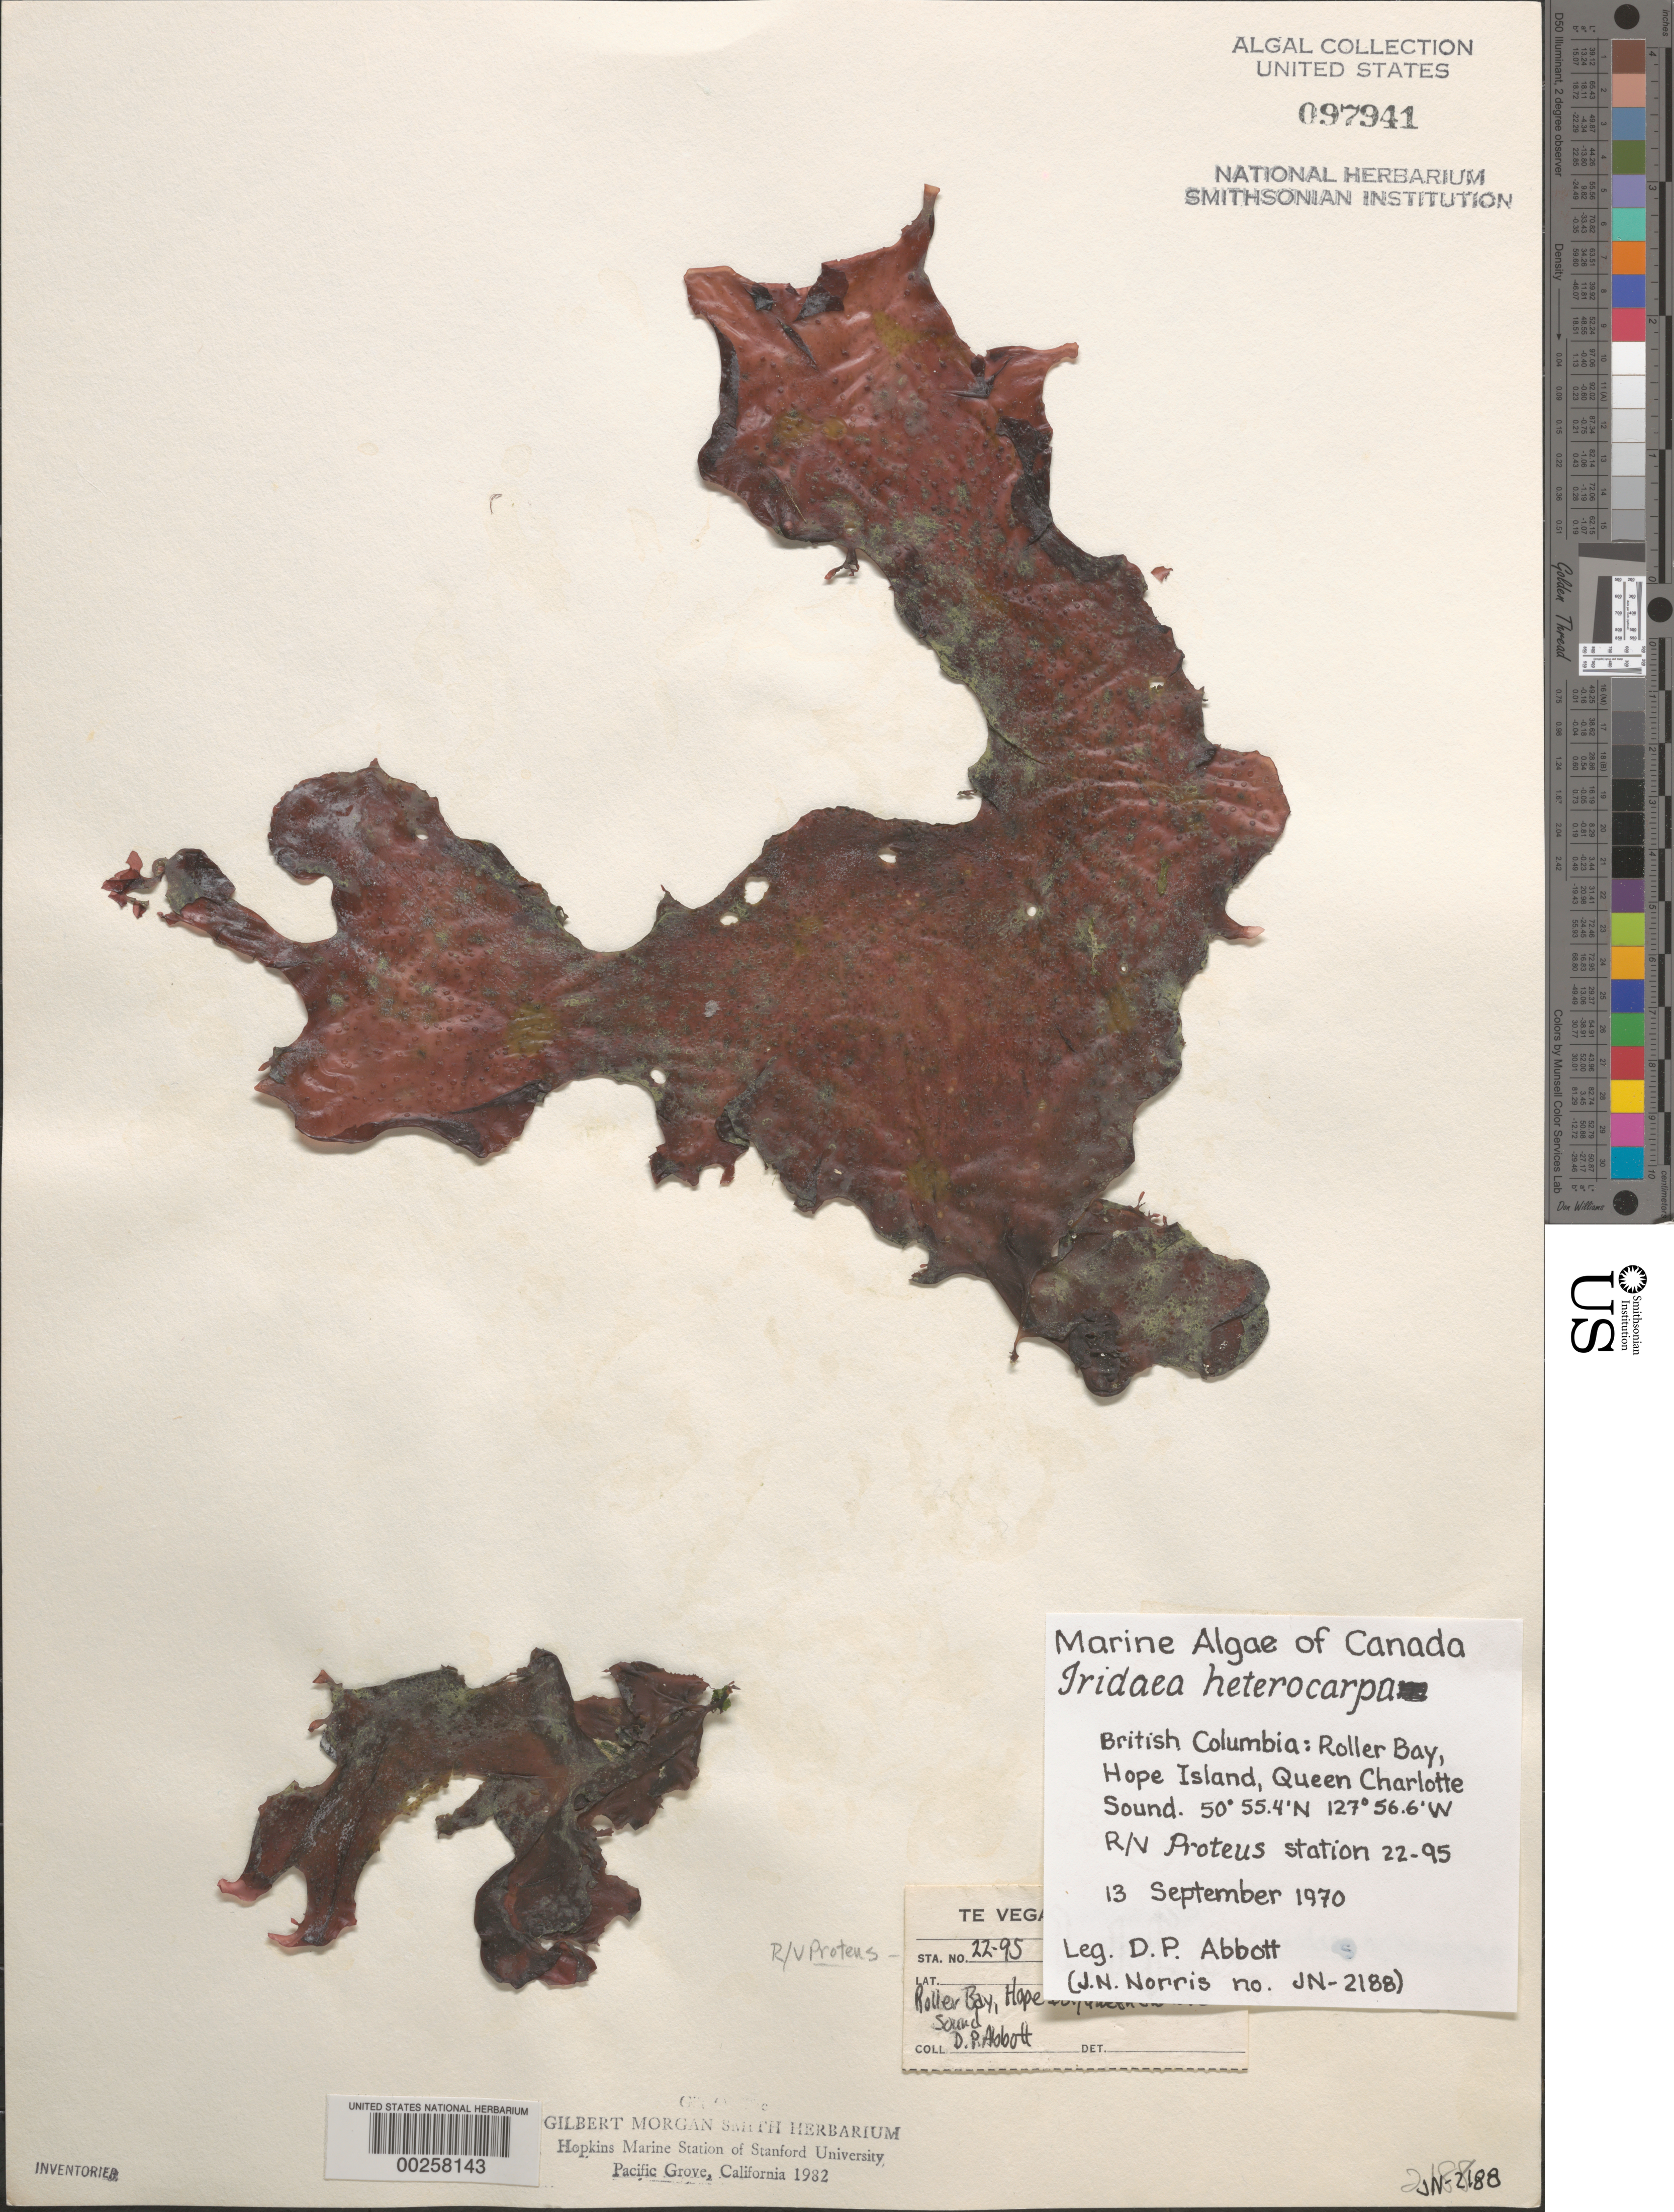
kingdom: Plantae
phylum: Rhodophyta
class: Florideophyceae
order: Gigartinales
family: Gigartinaceae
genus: Chondrus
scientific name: Chondrus crispus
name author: Stackh.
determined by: Algae name updating Project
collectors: D. P. Abbott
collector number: Jn-2188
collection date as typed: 13 Sep 1970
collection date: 1970-09-13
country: Canada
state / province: British Columbia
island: Hope Island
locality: Roller Bay, Queen Charlotte Sound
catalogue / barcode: US 97941